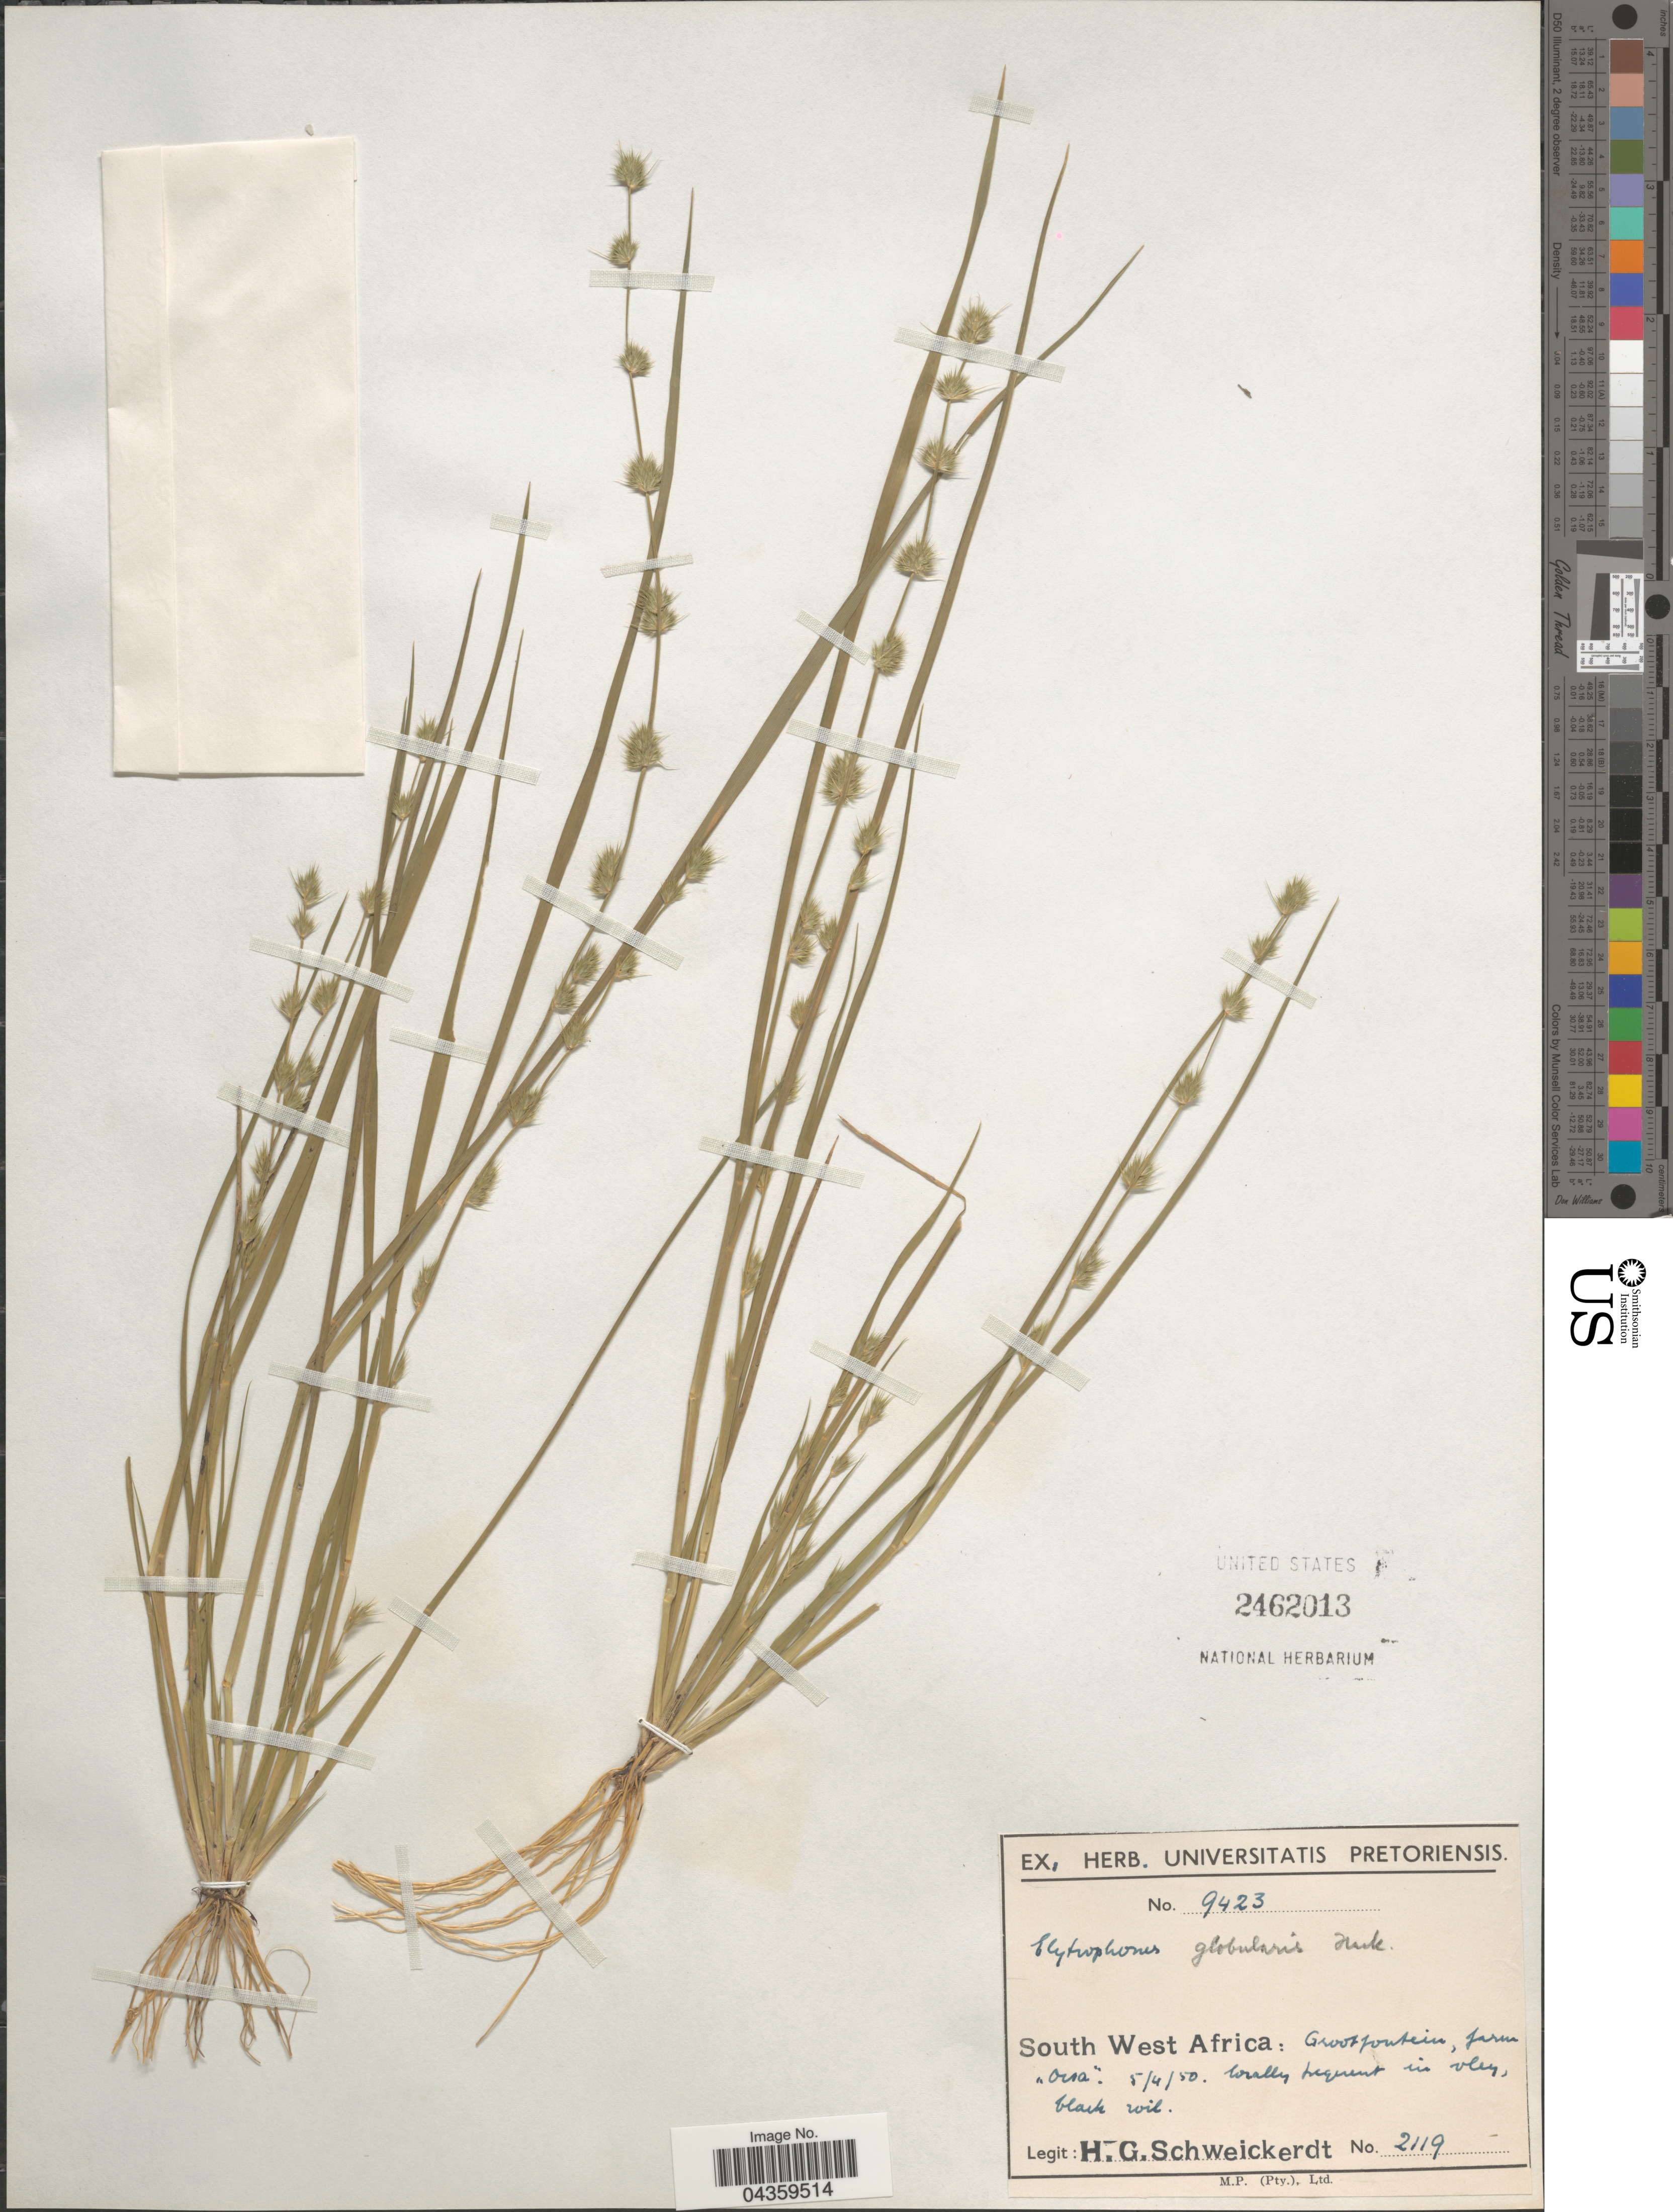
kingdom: Plantae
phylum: Tracheophyta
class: Liliopsida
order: Poales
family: Poaceae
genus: Elytrophorus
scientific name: Elytrophorus globularis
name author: Hack.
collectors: H. Schweickerdt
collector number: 2119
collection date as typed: Transcribed d/m/y: 5/4/50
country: Namibia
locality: South West Africa: Grootfontein, farm "Ossa".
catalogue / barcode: US 2462013